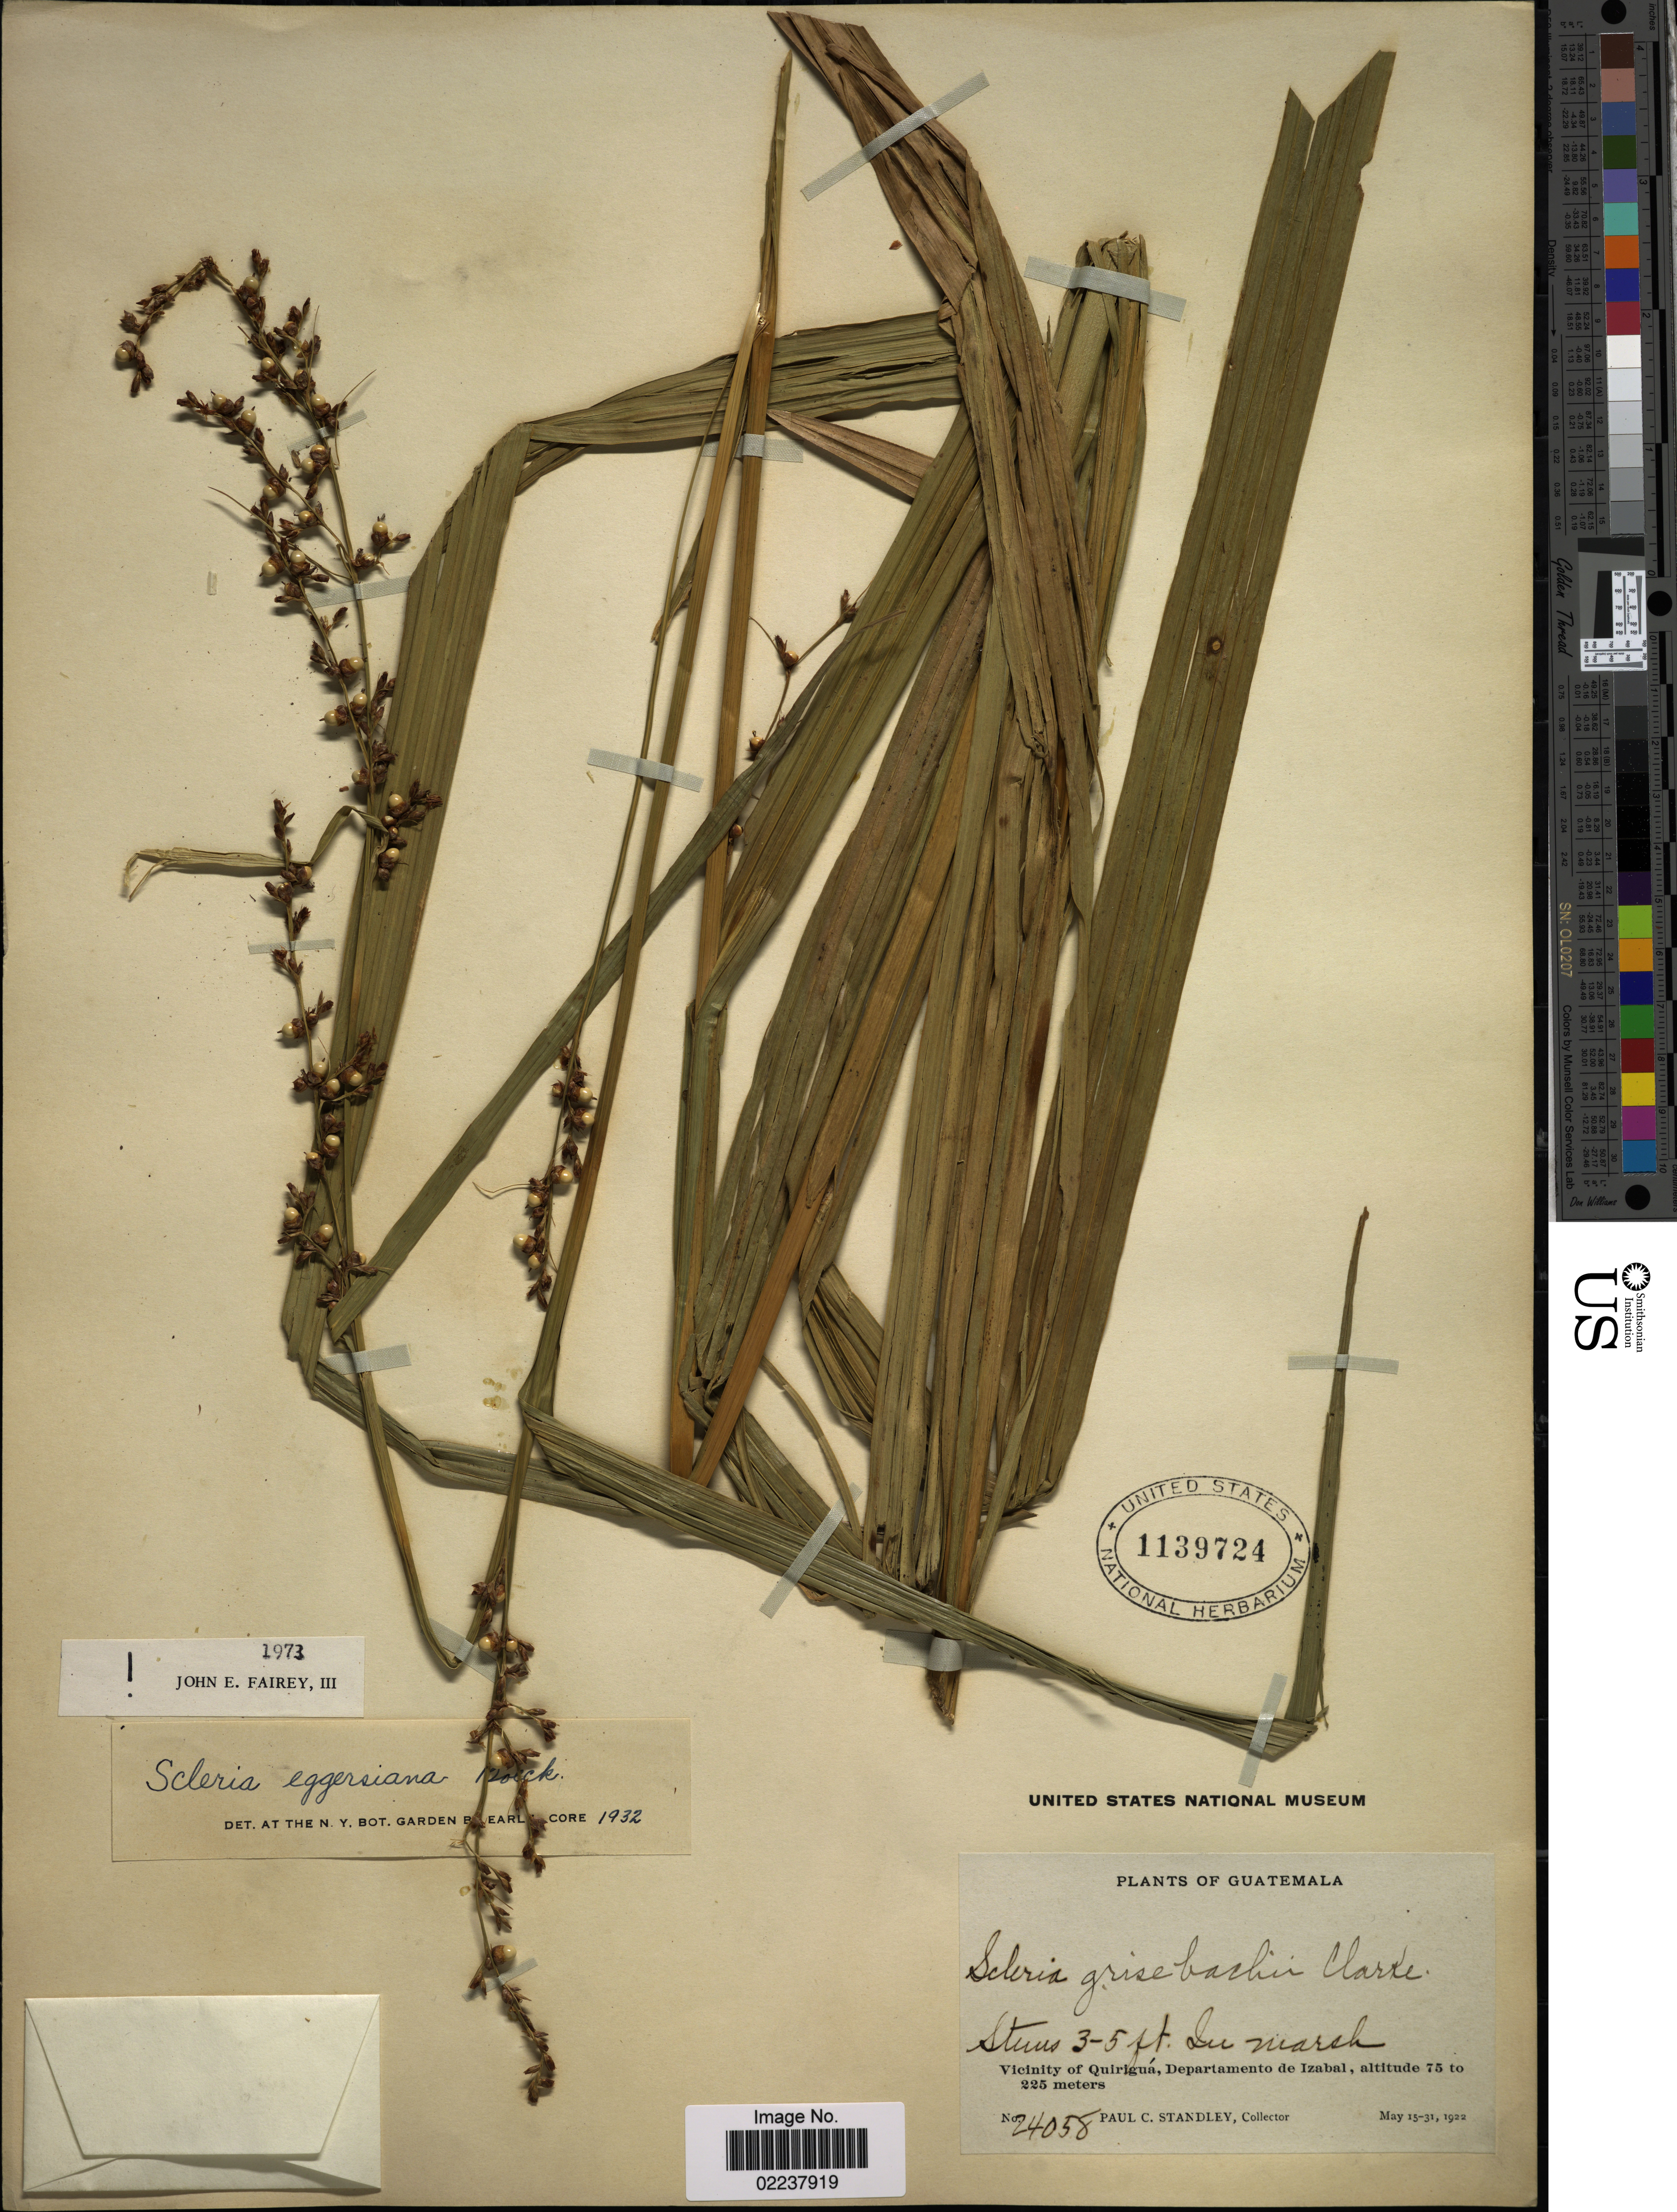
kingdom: Plantae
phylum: Tracheophyta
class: Liliopsida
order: Poales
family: Cyperaceae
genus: Scleria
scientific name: Scleria eggersiana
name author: Boeckeler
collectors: P. C. Standley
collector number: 24058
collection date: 1922-05-15/1922-05-31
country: Guatemala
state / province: Izabal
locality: Vicinity of Quirigua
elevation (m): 75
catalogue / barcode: US 1139724